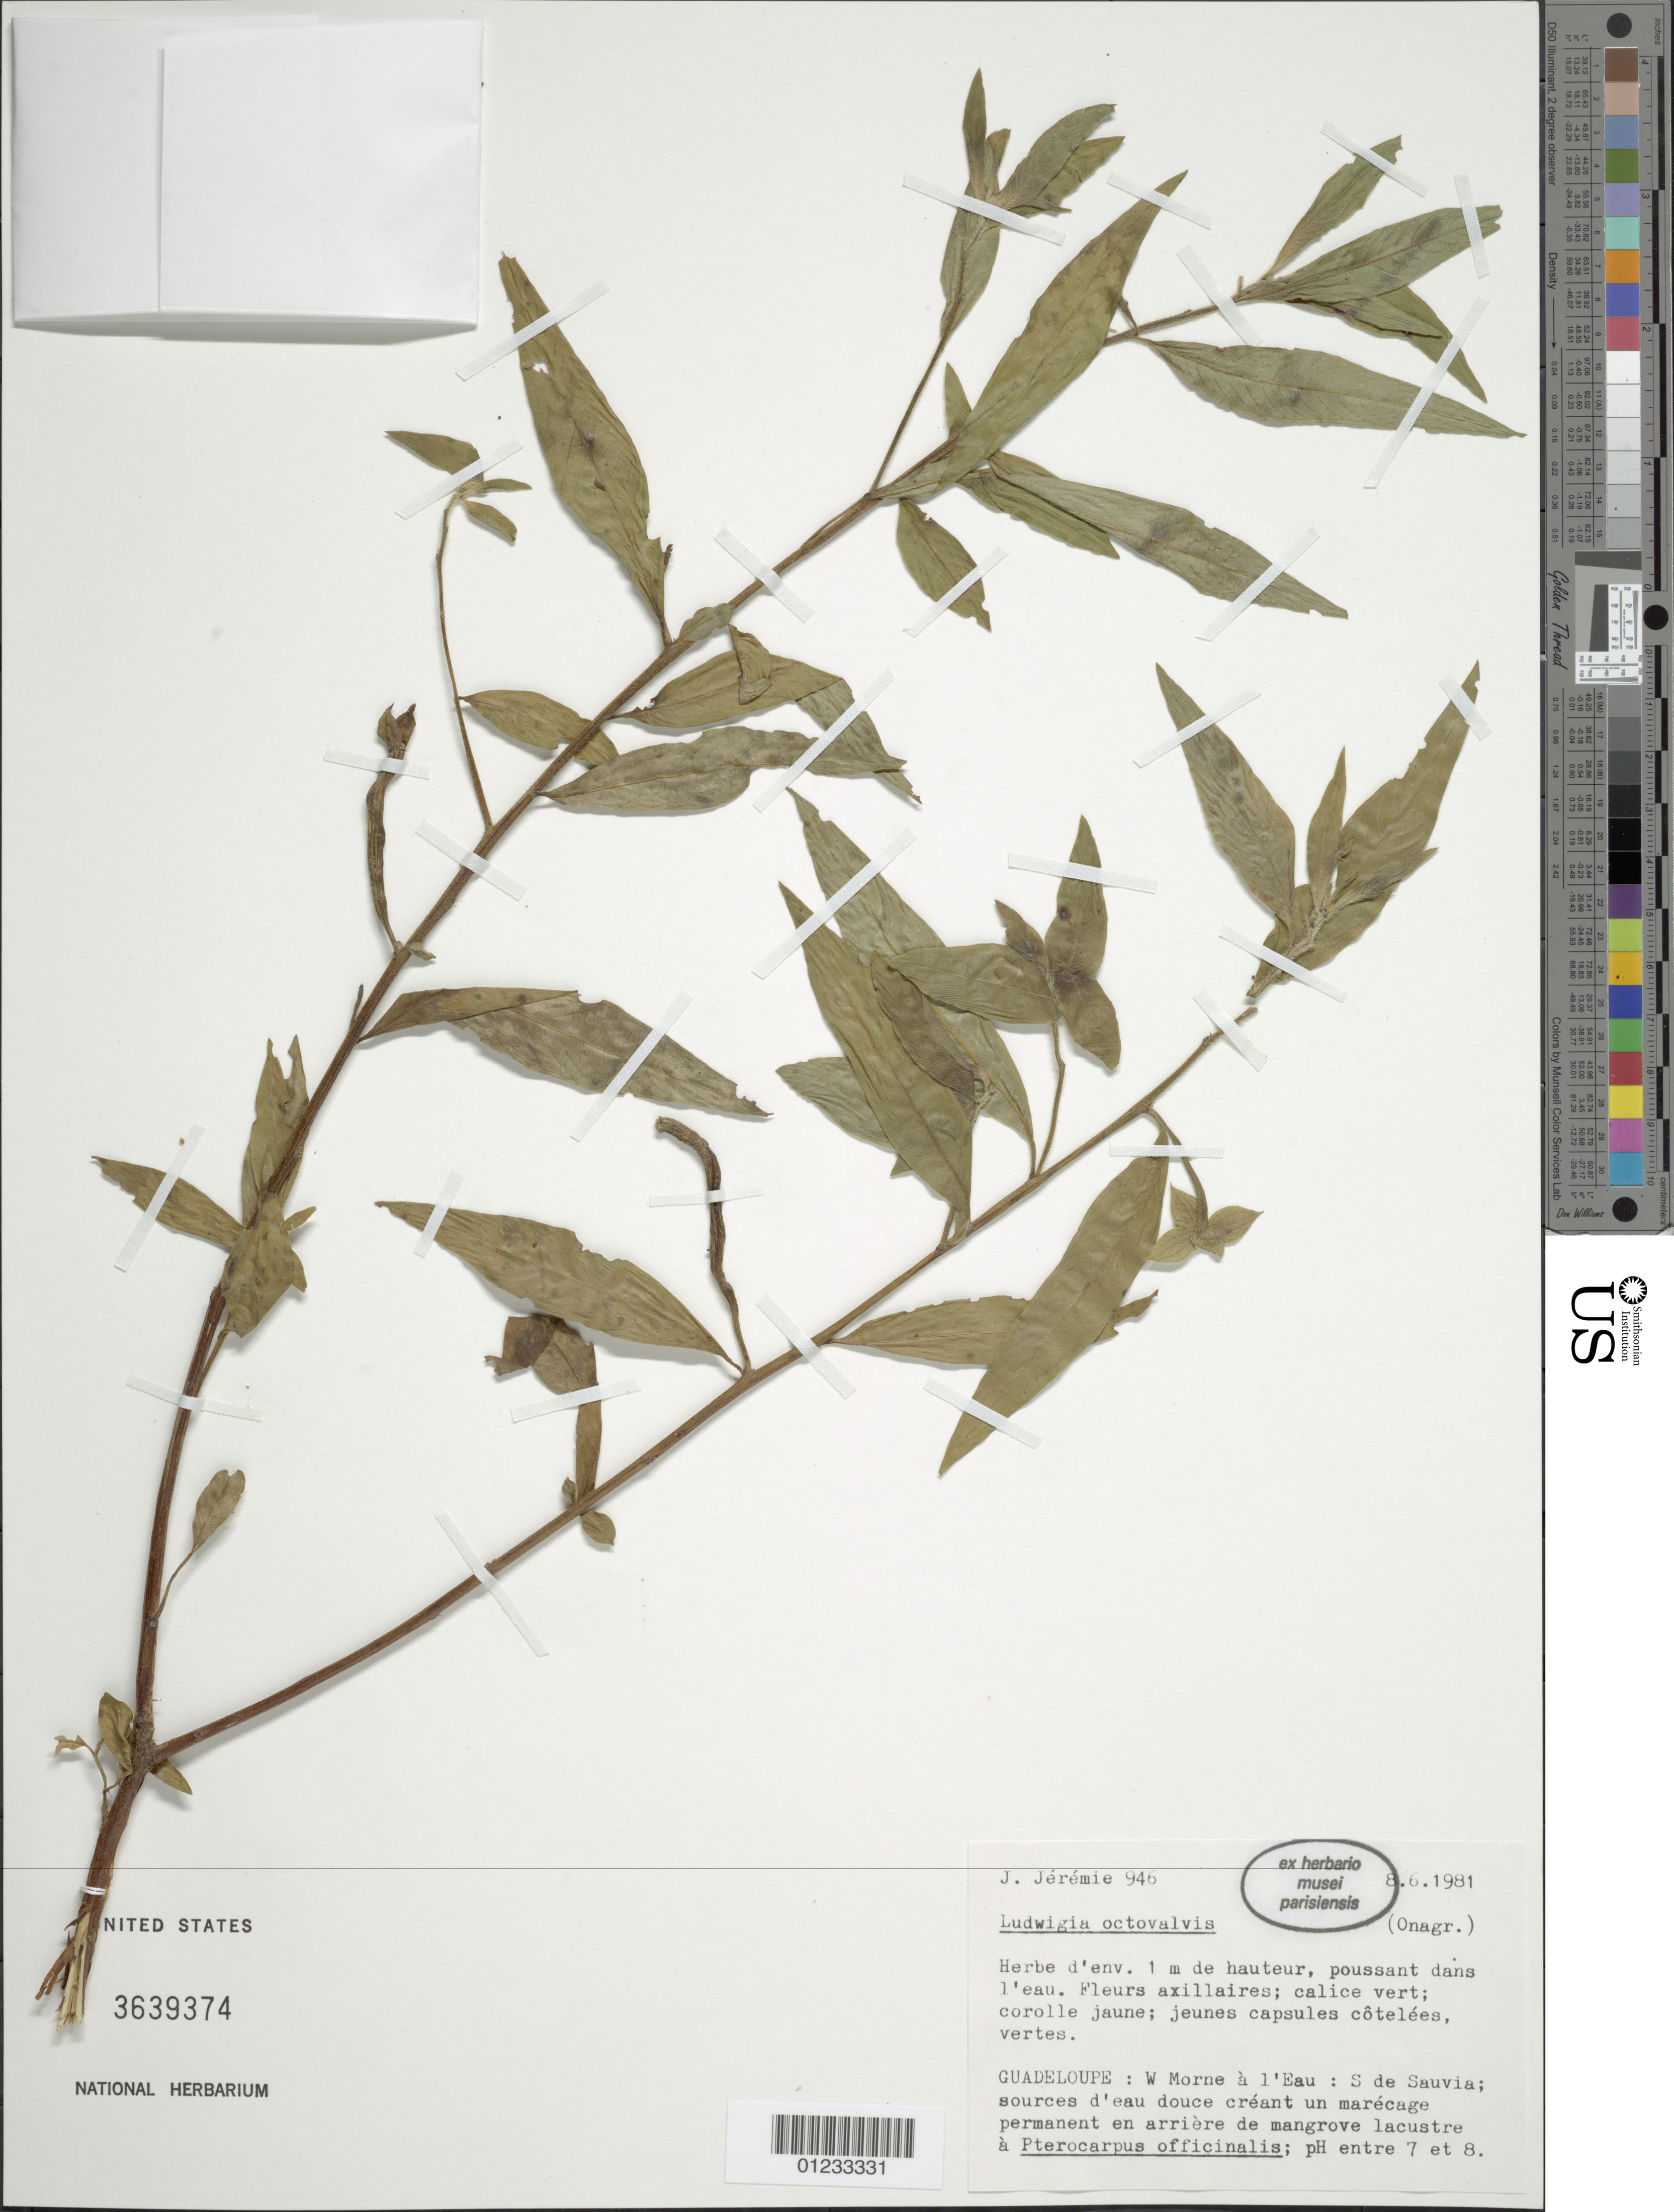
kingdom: Plantae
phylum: Tracheophyta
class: Magnoliopsida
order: Myrtales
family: Onagraceae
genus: Ludwigia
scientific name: Ludwigia octovalvis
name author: (Jacq.) P.H. Raven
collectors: J. Jérémie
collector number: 946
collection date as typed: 08 Jun 1981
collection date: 1981-06-08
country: Guadeloupe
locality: W Morne à l'Eau, S de Sauvia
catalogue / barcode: US 3639374